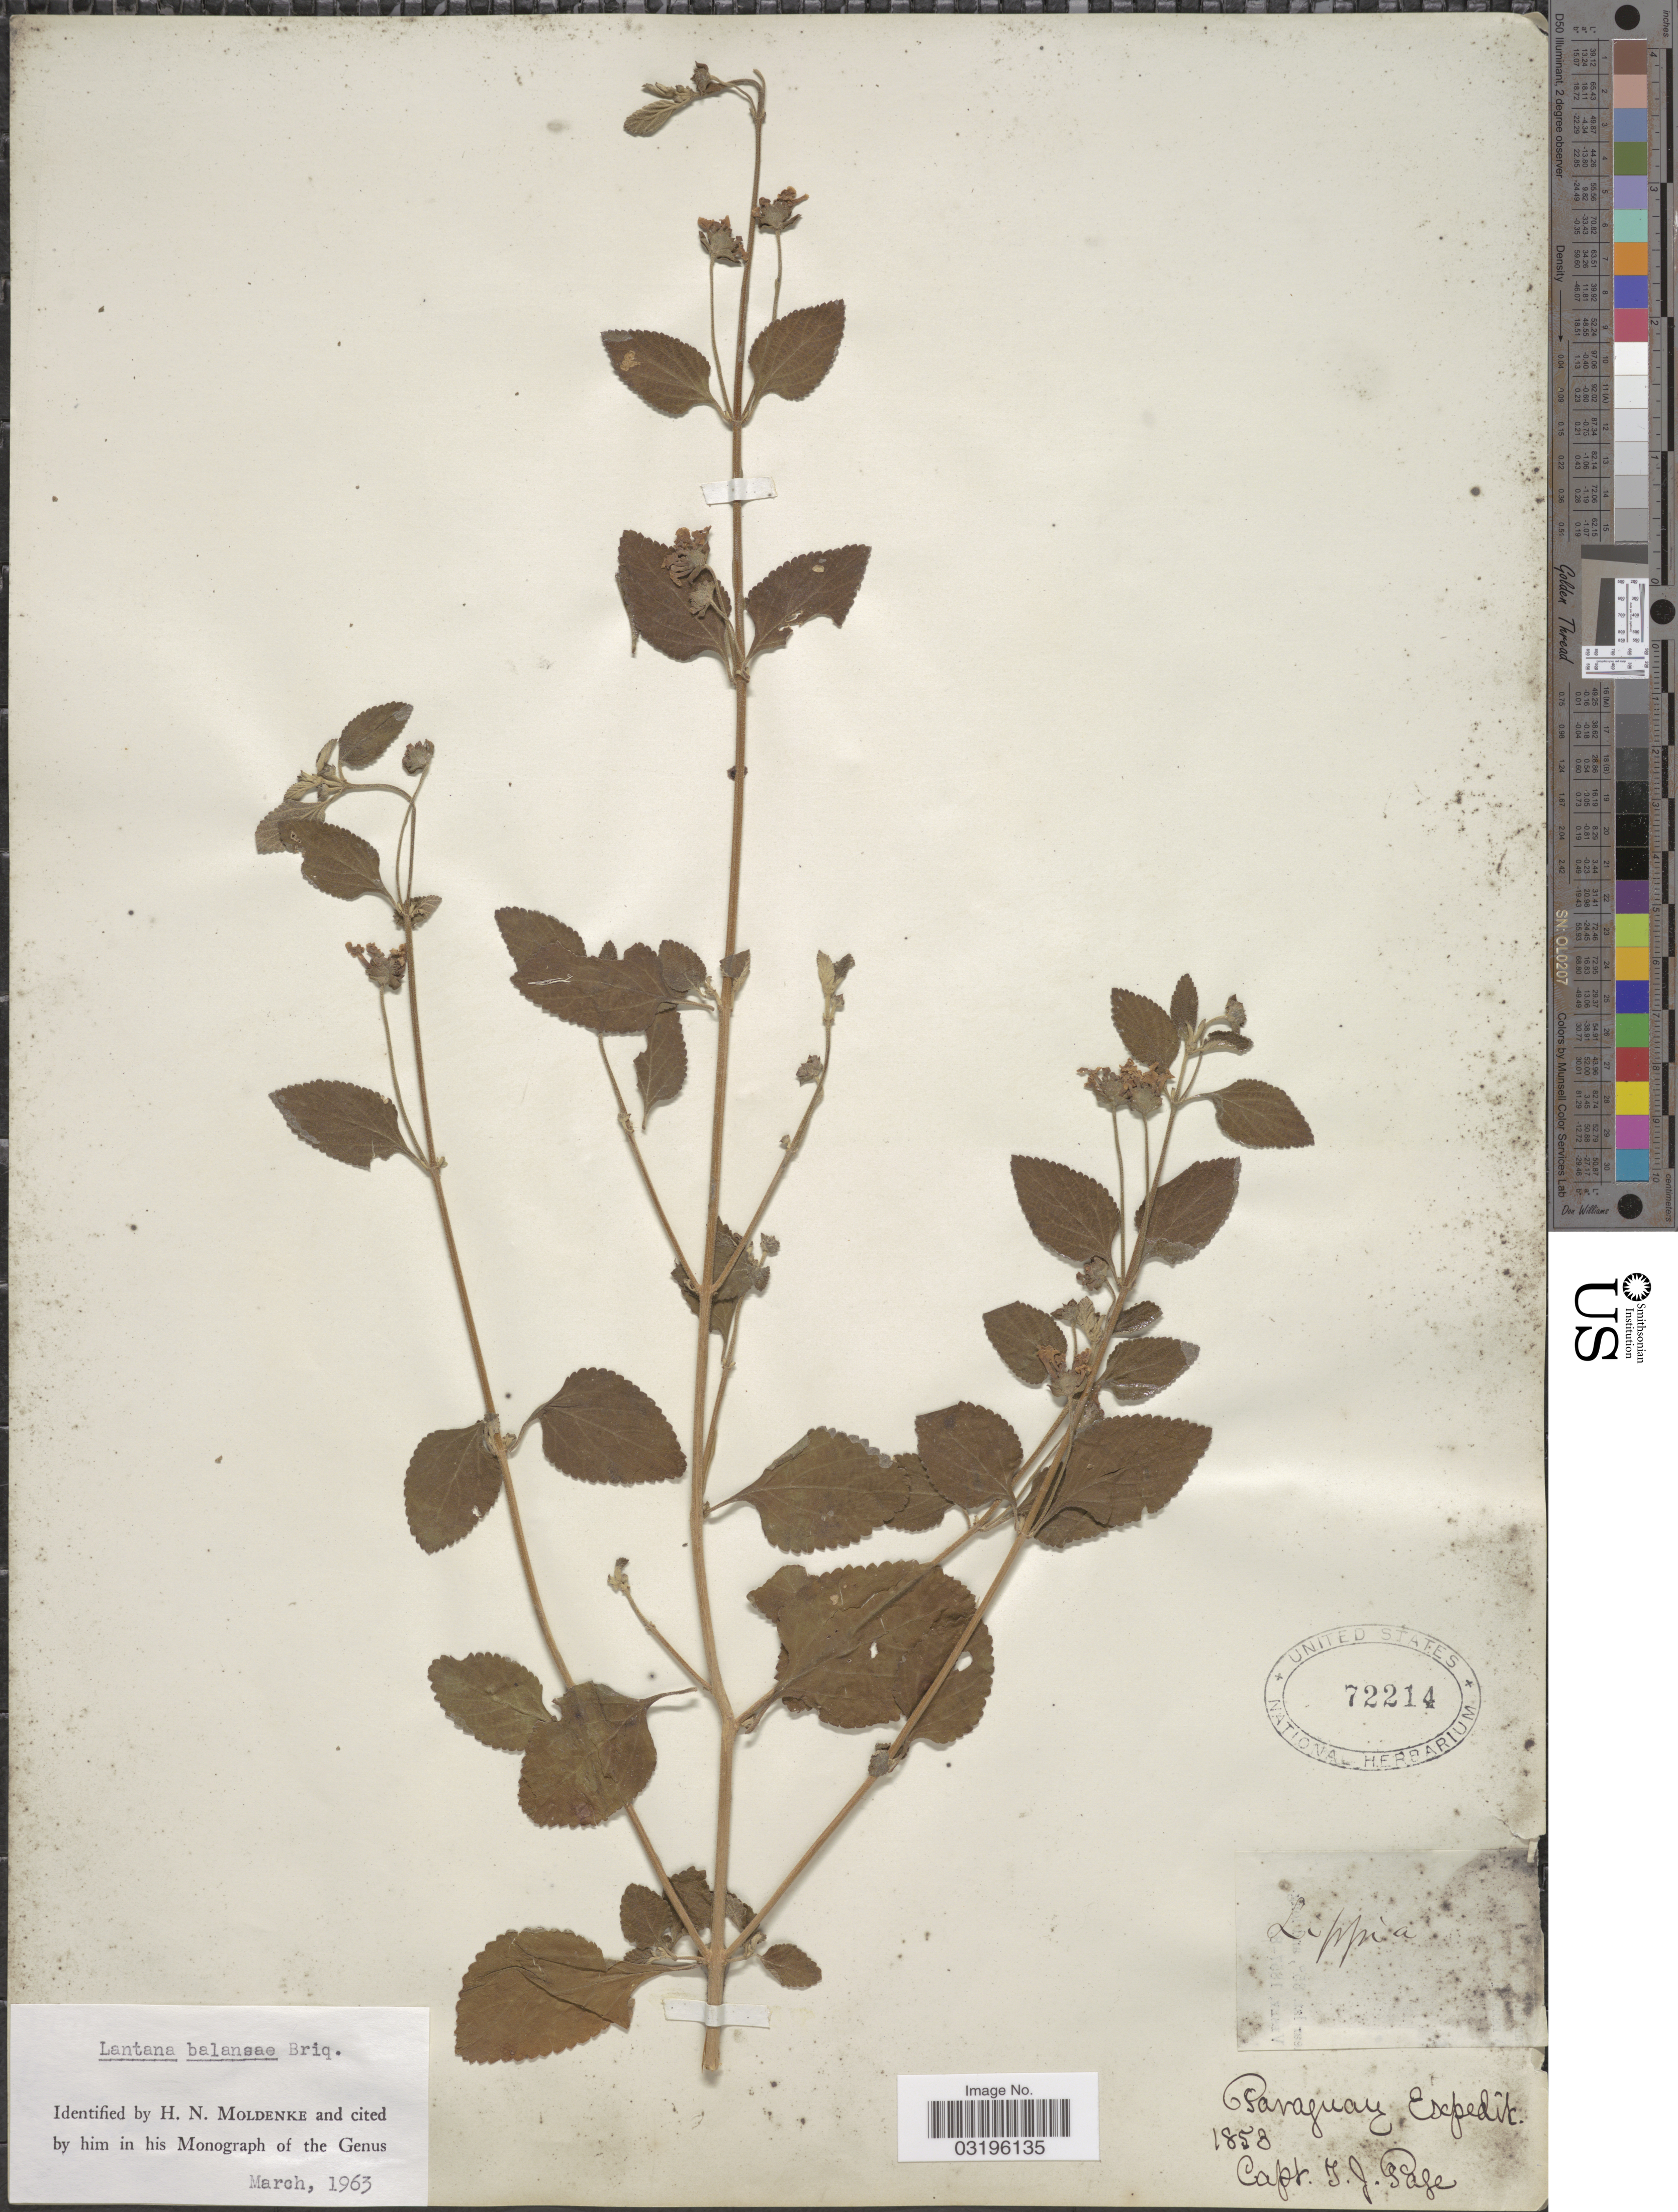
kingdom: Plantae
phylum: Tracheophyta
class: Magnoliopsida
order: Lamiales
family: Verbenaceae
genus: Lantana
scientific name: Lantana balansae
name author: Briq.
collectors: T. J. Page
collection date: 1858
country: Paraguay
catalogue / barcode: US 72214